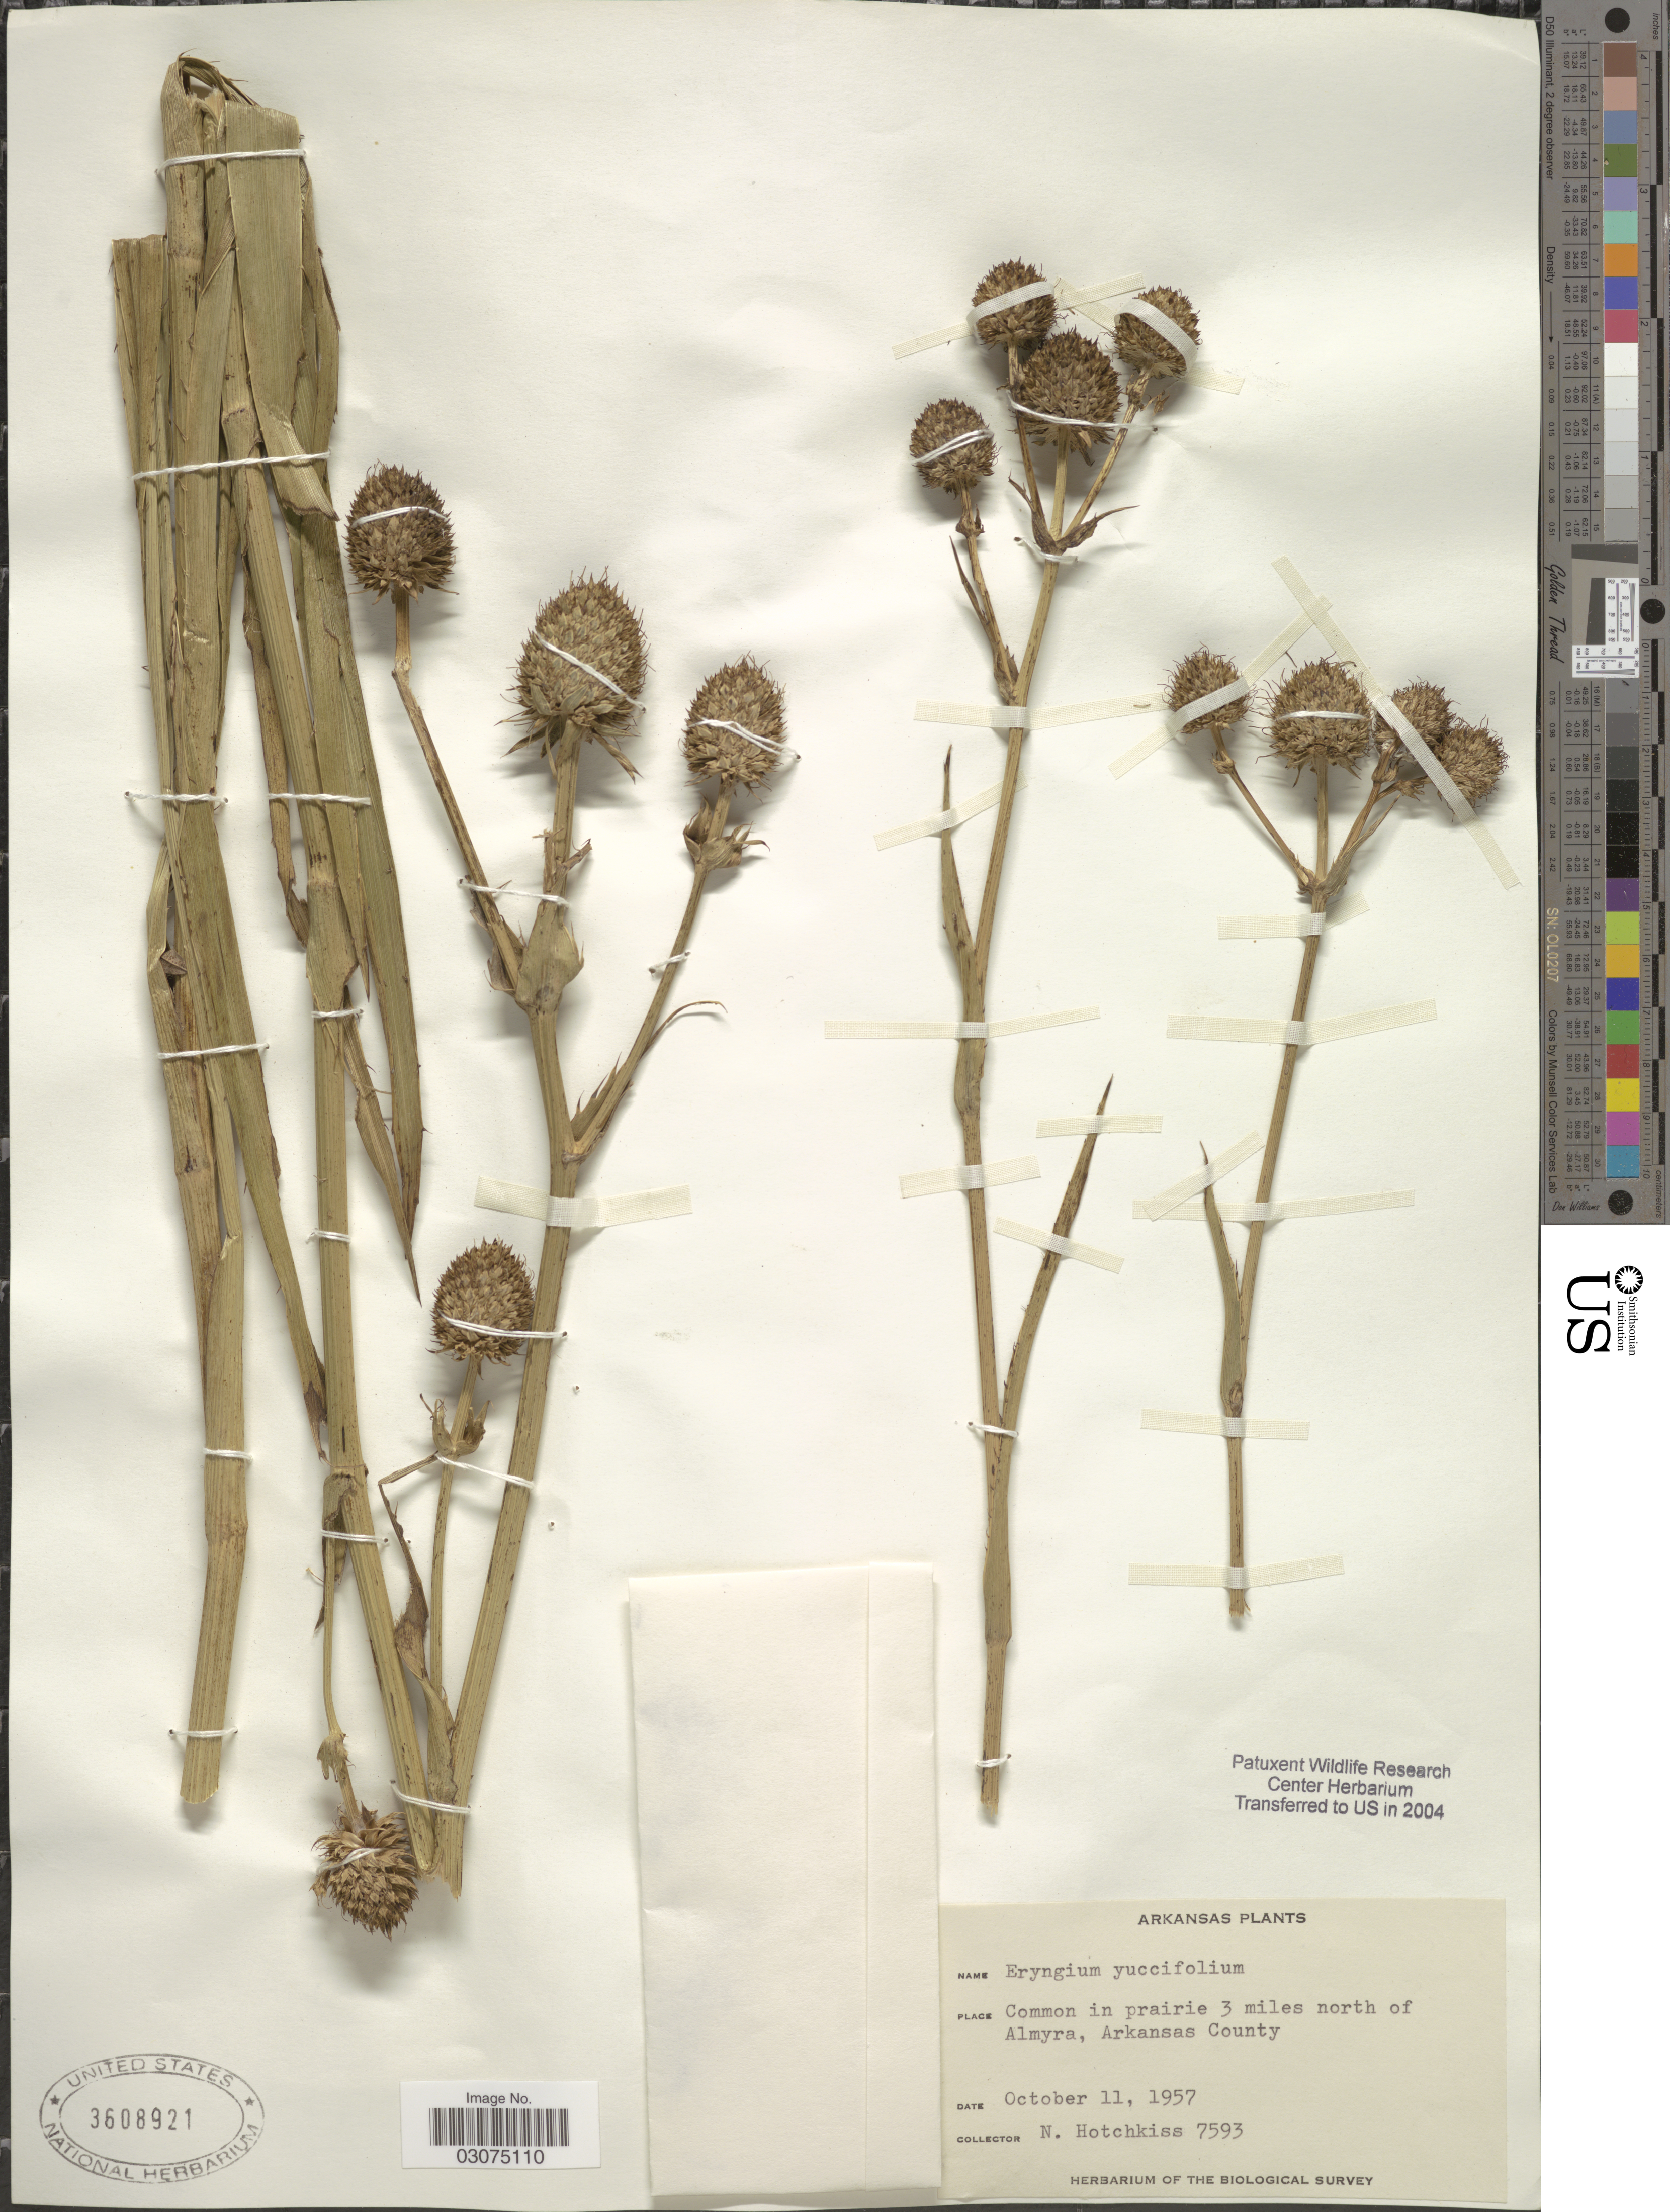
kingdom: Plantae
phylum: Tracheophyta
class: Magnoliopsida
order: Apiales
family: Apiaceae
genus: Eryngium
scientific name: Eryngium yuccifolium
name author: Michx.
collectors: N. Hotchkiss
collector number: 7593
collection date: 1957-10-11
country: United States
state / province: Arkansas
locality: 3 miles north of Almyra, Arkansas County.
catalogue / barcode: US 3608921